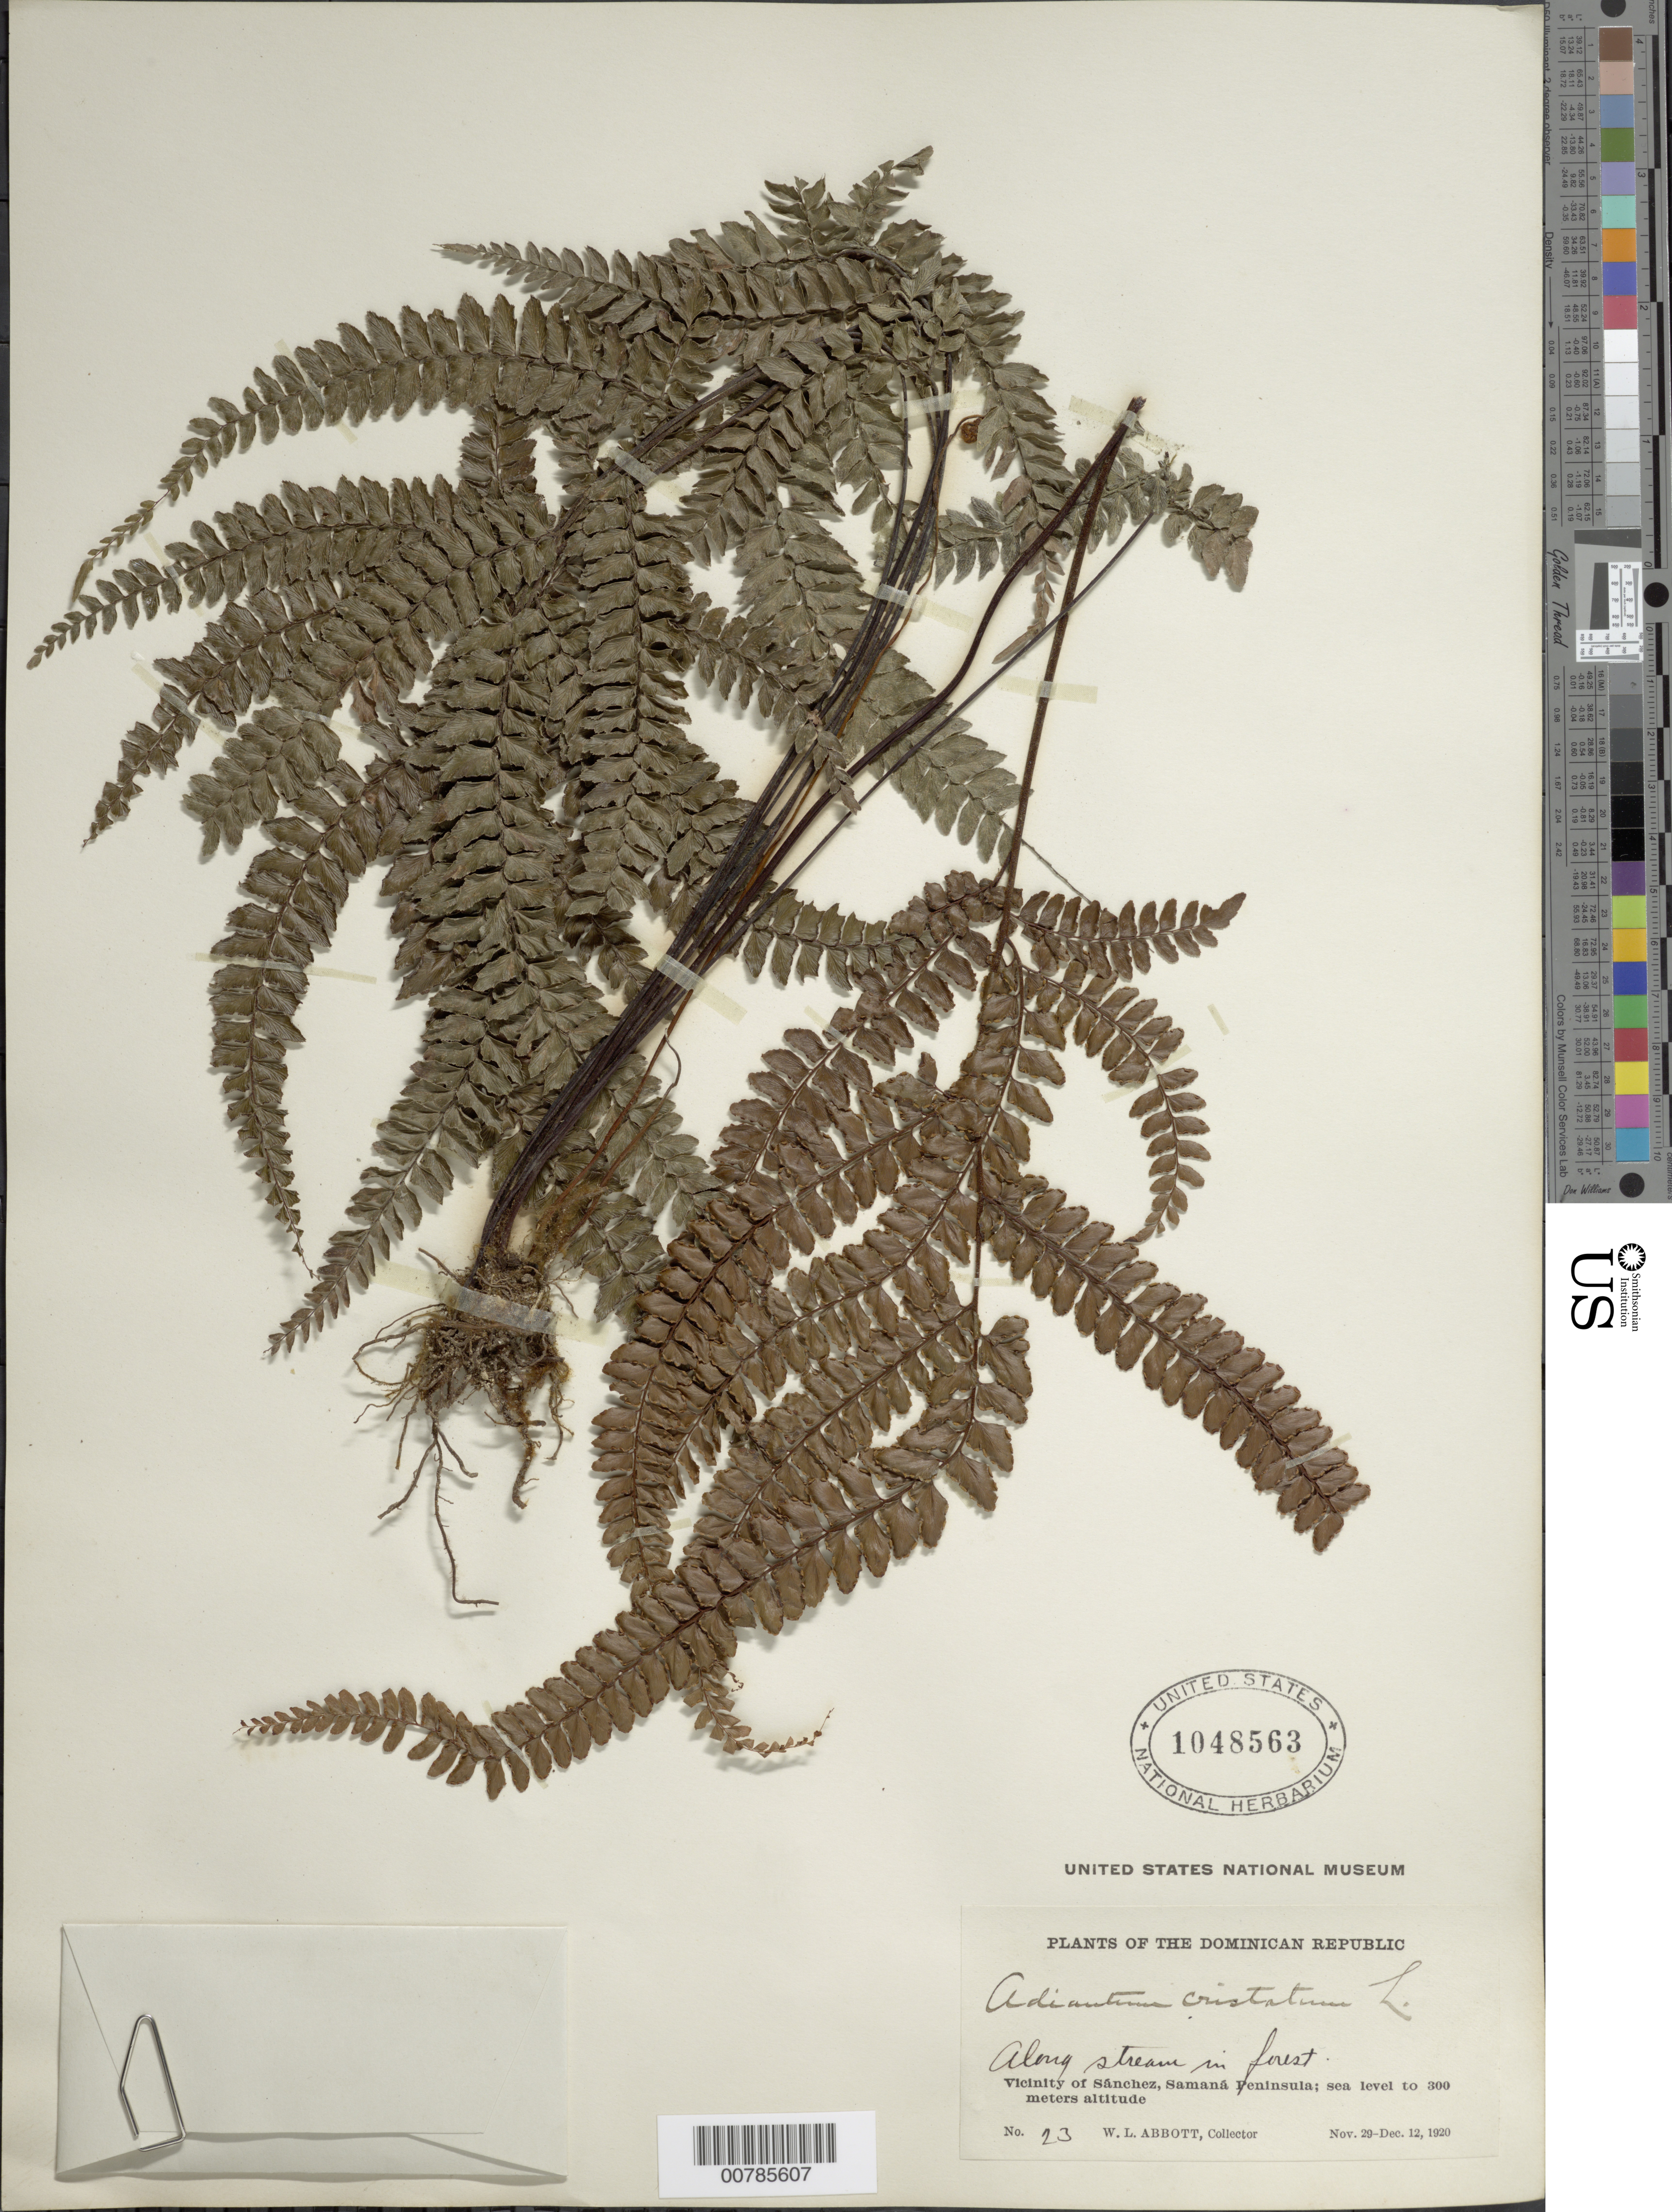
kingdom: Plantae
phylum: Tracheophyta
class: Polypodiopsida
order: Polypodiales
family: Pteridaceae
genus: Adiantum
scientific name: Adiantum pyramidale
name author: (L.) Willd.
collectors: W. L. Abbott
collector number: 23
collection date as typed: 29 Dec 1920 12 Dec 1920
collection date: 1920-12-12/1920-12-29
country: Dominican Republic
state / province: Samana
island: Hispaniola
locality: Sánchez, vicinity; Samaná Peninsula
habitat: Along stream in forest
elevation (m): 0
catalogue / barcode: US 1048563